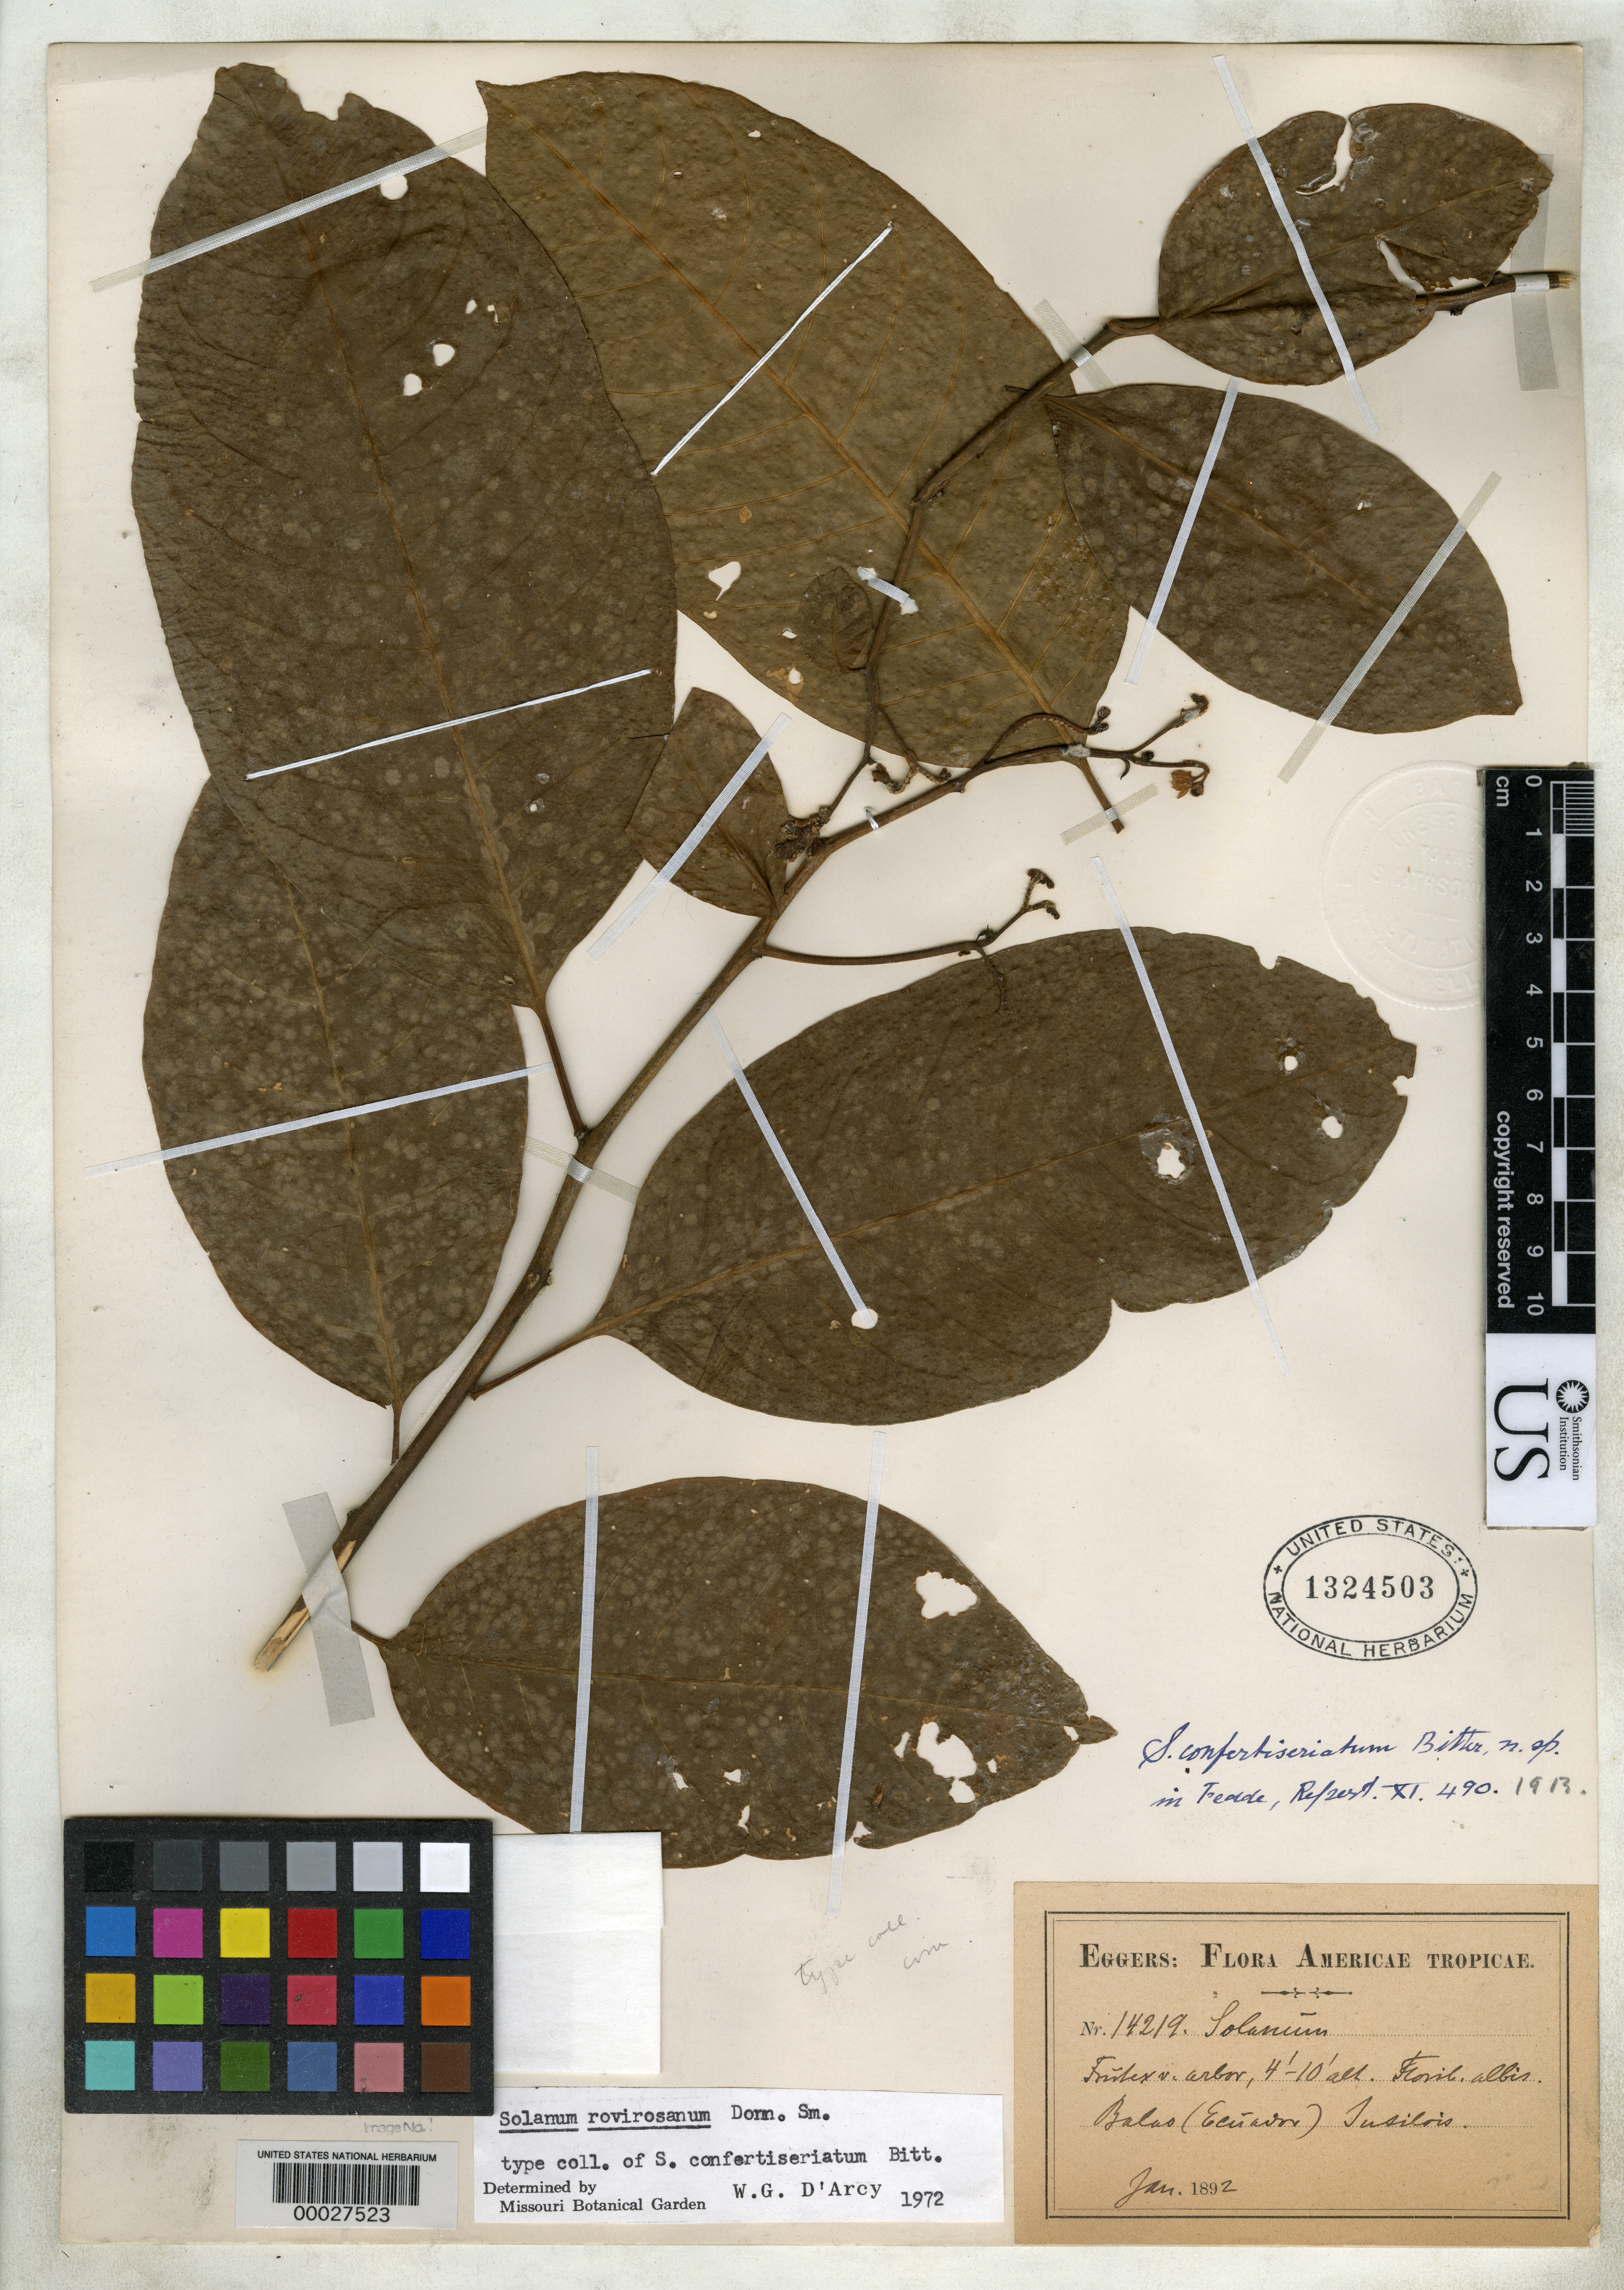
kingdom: Plantae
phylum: Tracheophyta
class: Magnoliopsida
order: Solanales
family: Solanaceae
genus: Solanum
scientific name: Solanum confertiseriatum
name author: Bitter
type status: Isosyntype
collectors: H. F. A. von Eggers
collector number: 14219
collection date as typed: Jan 1892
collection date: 1892-01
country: Ecuador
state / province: Guayas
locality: Balao.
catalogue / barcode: US 1324503